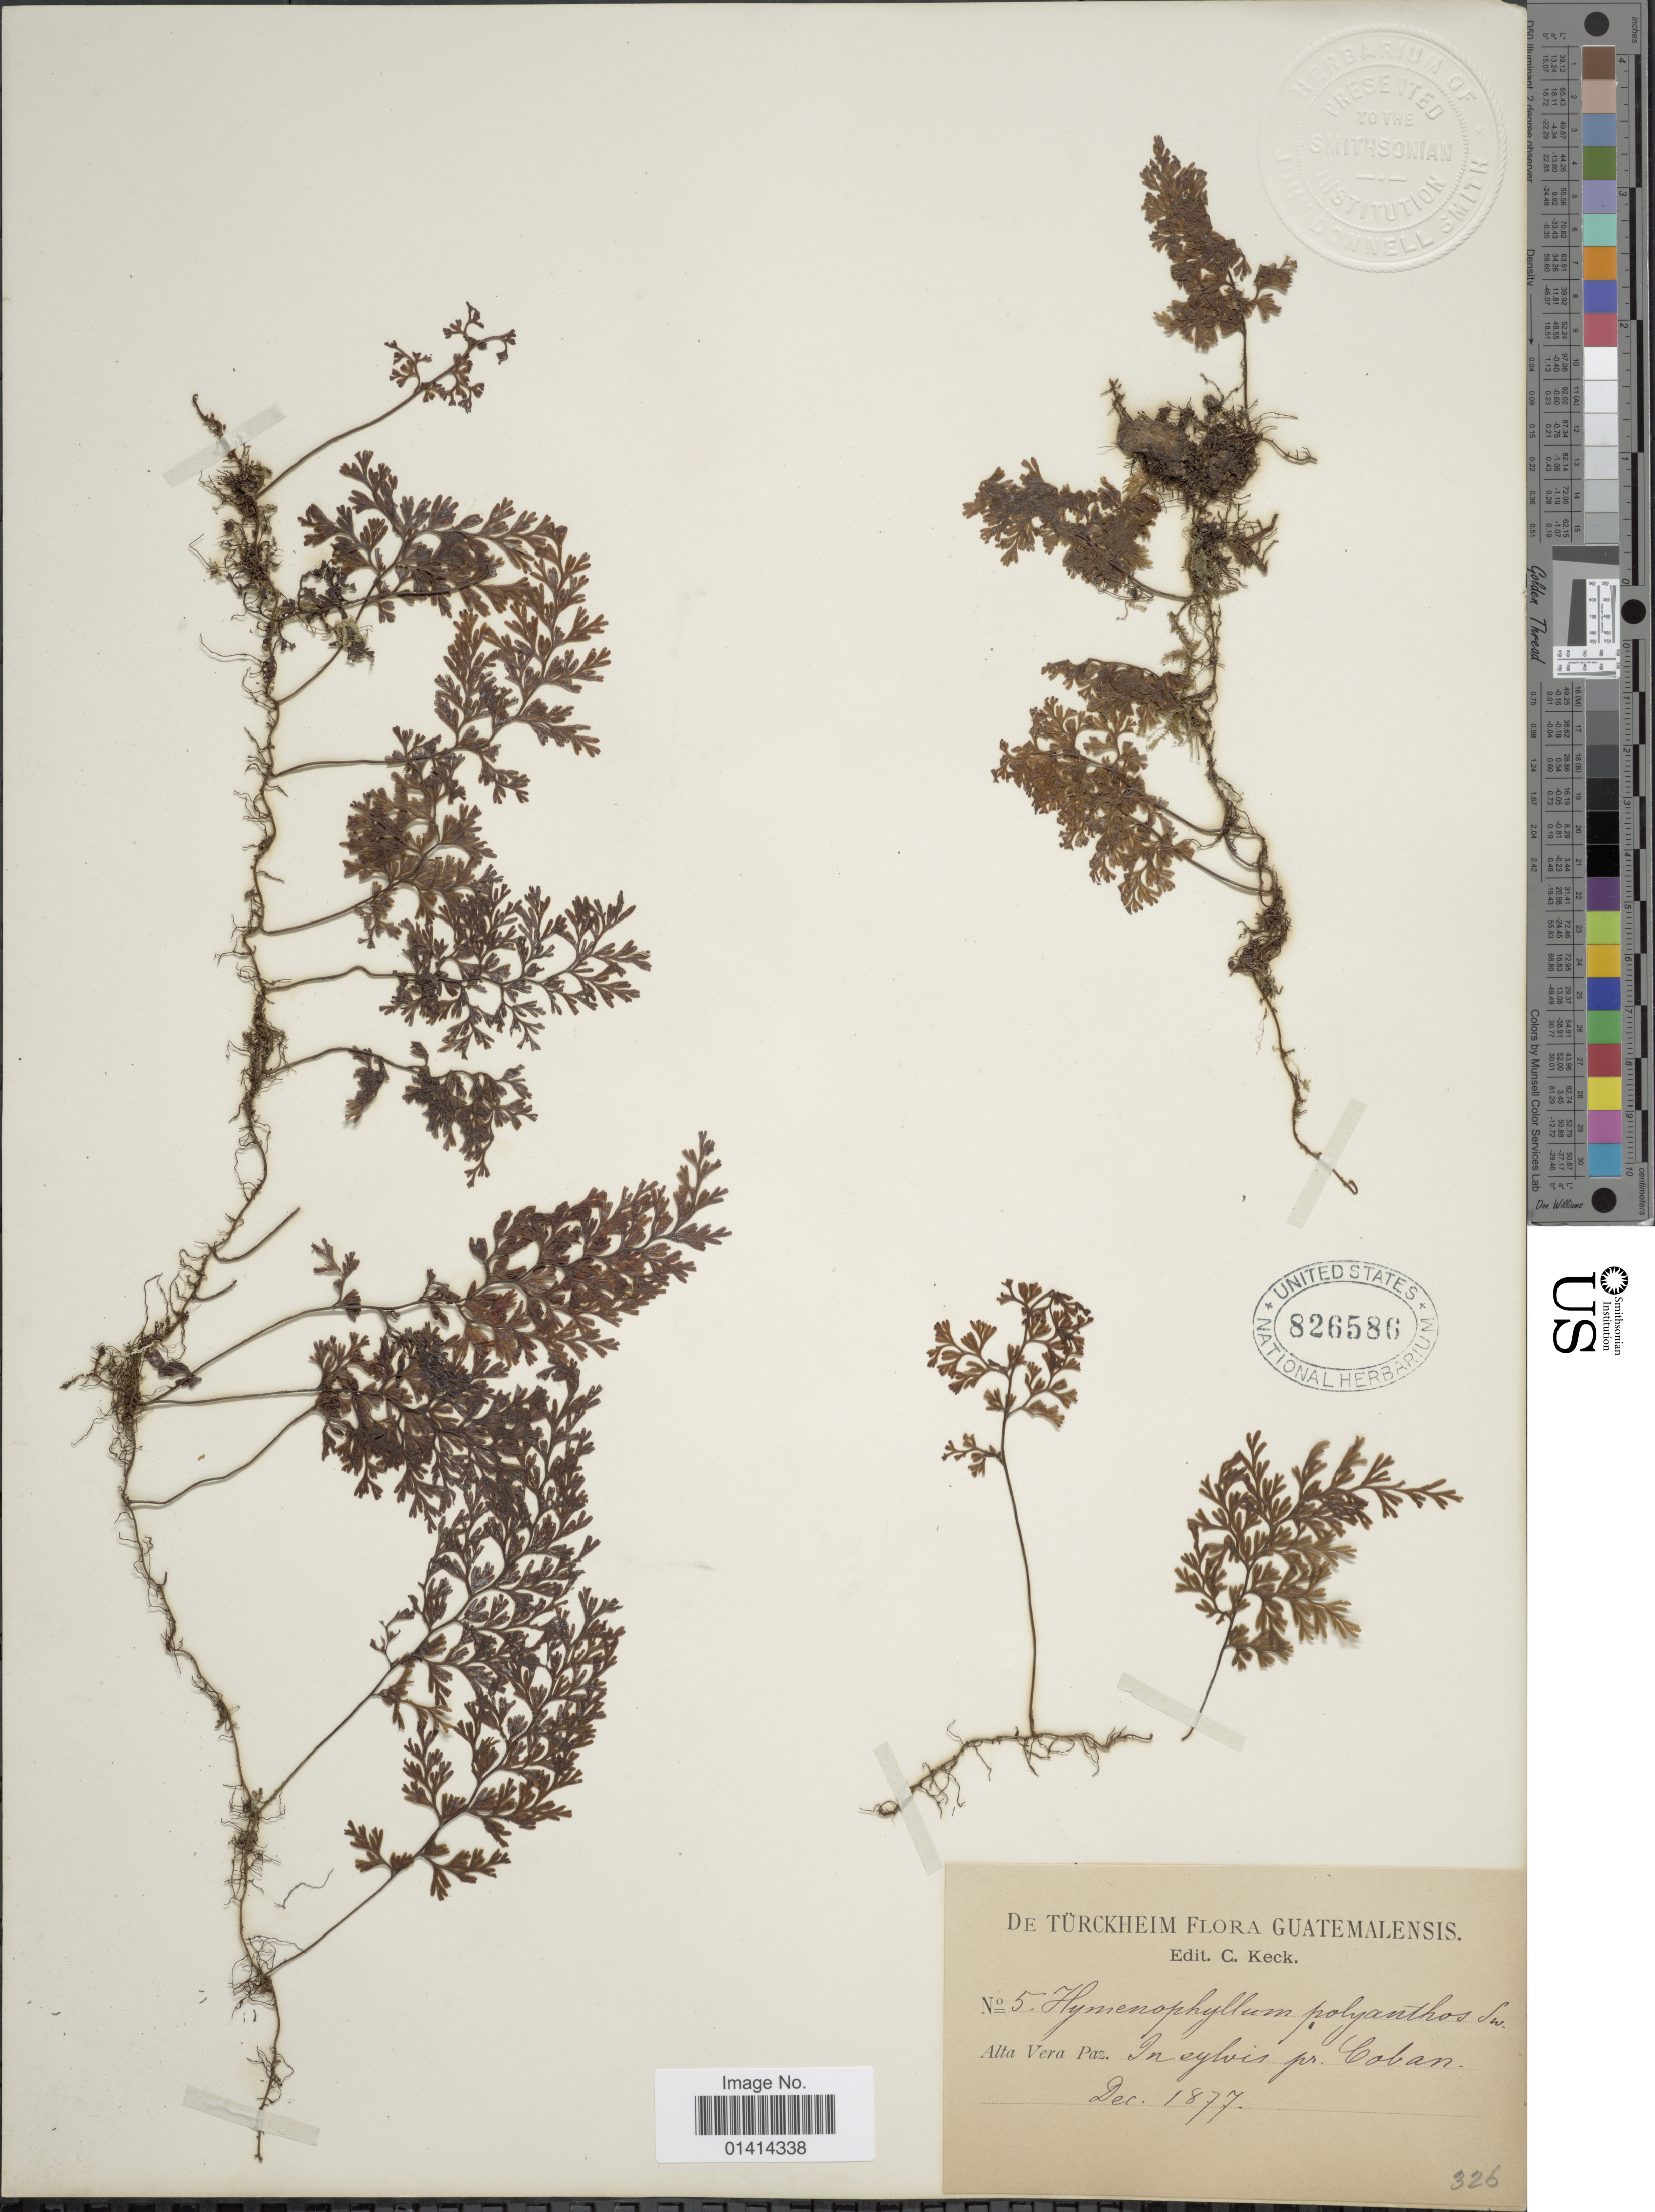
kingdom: Plantae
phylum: Tracheophyta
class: Polypodiopsida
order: Hymenophyllales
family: Hymenophyllaceae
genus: Hymenophyllum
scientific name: Hymenophyllum polyanthos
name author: (Sw.) Sw.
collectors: C. Keck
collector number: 5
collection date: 1877-12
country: Guatemala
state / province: Alta Verapaz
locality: In sylvis pr Coban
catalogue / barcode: US 826586